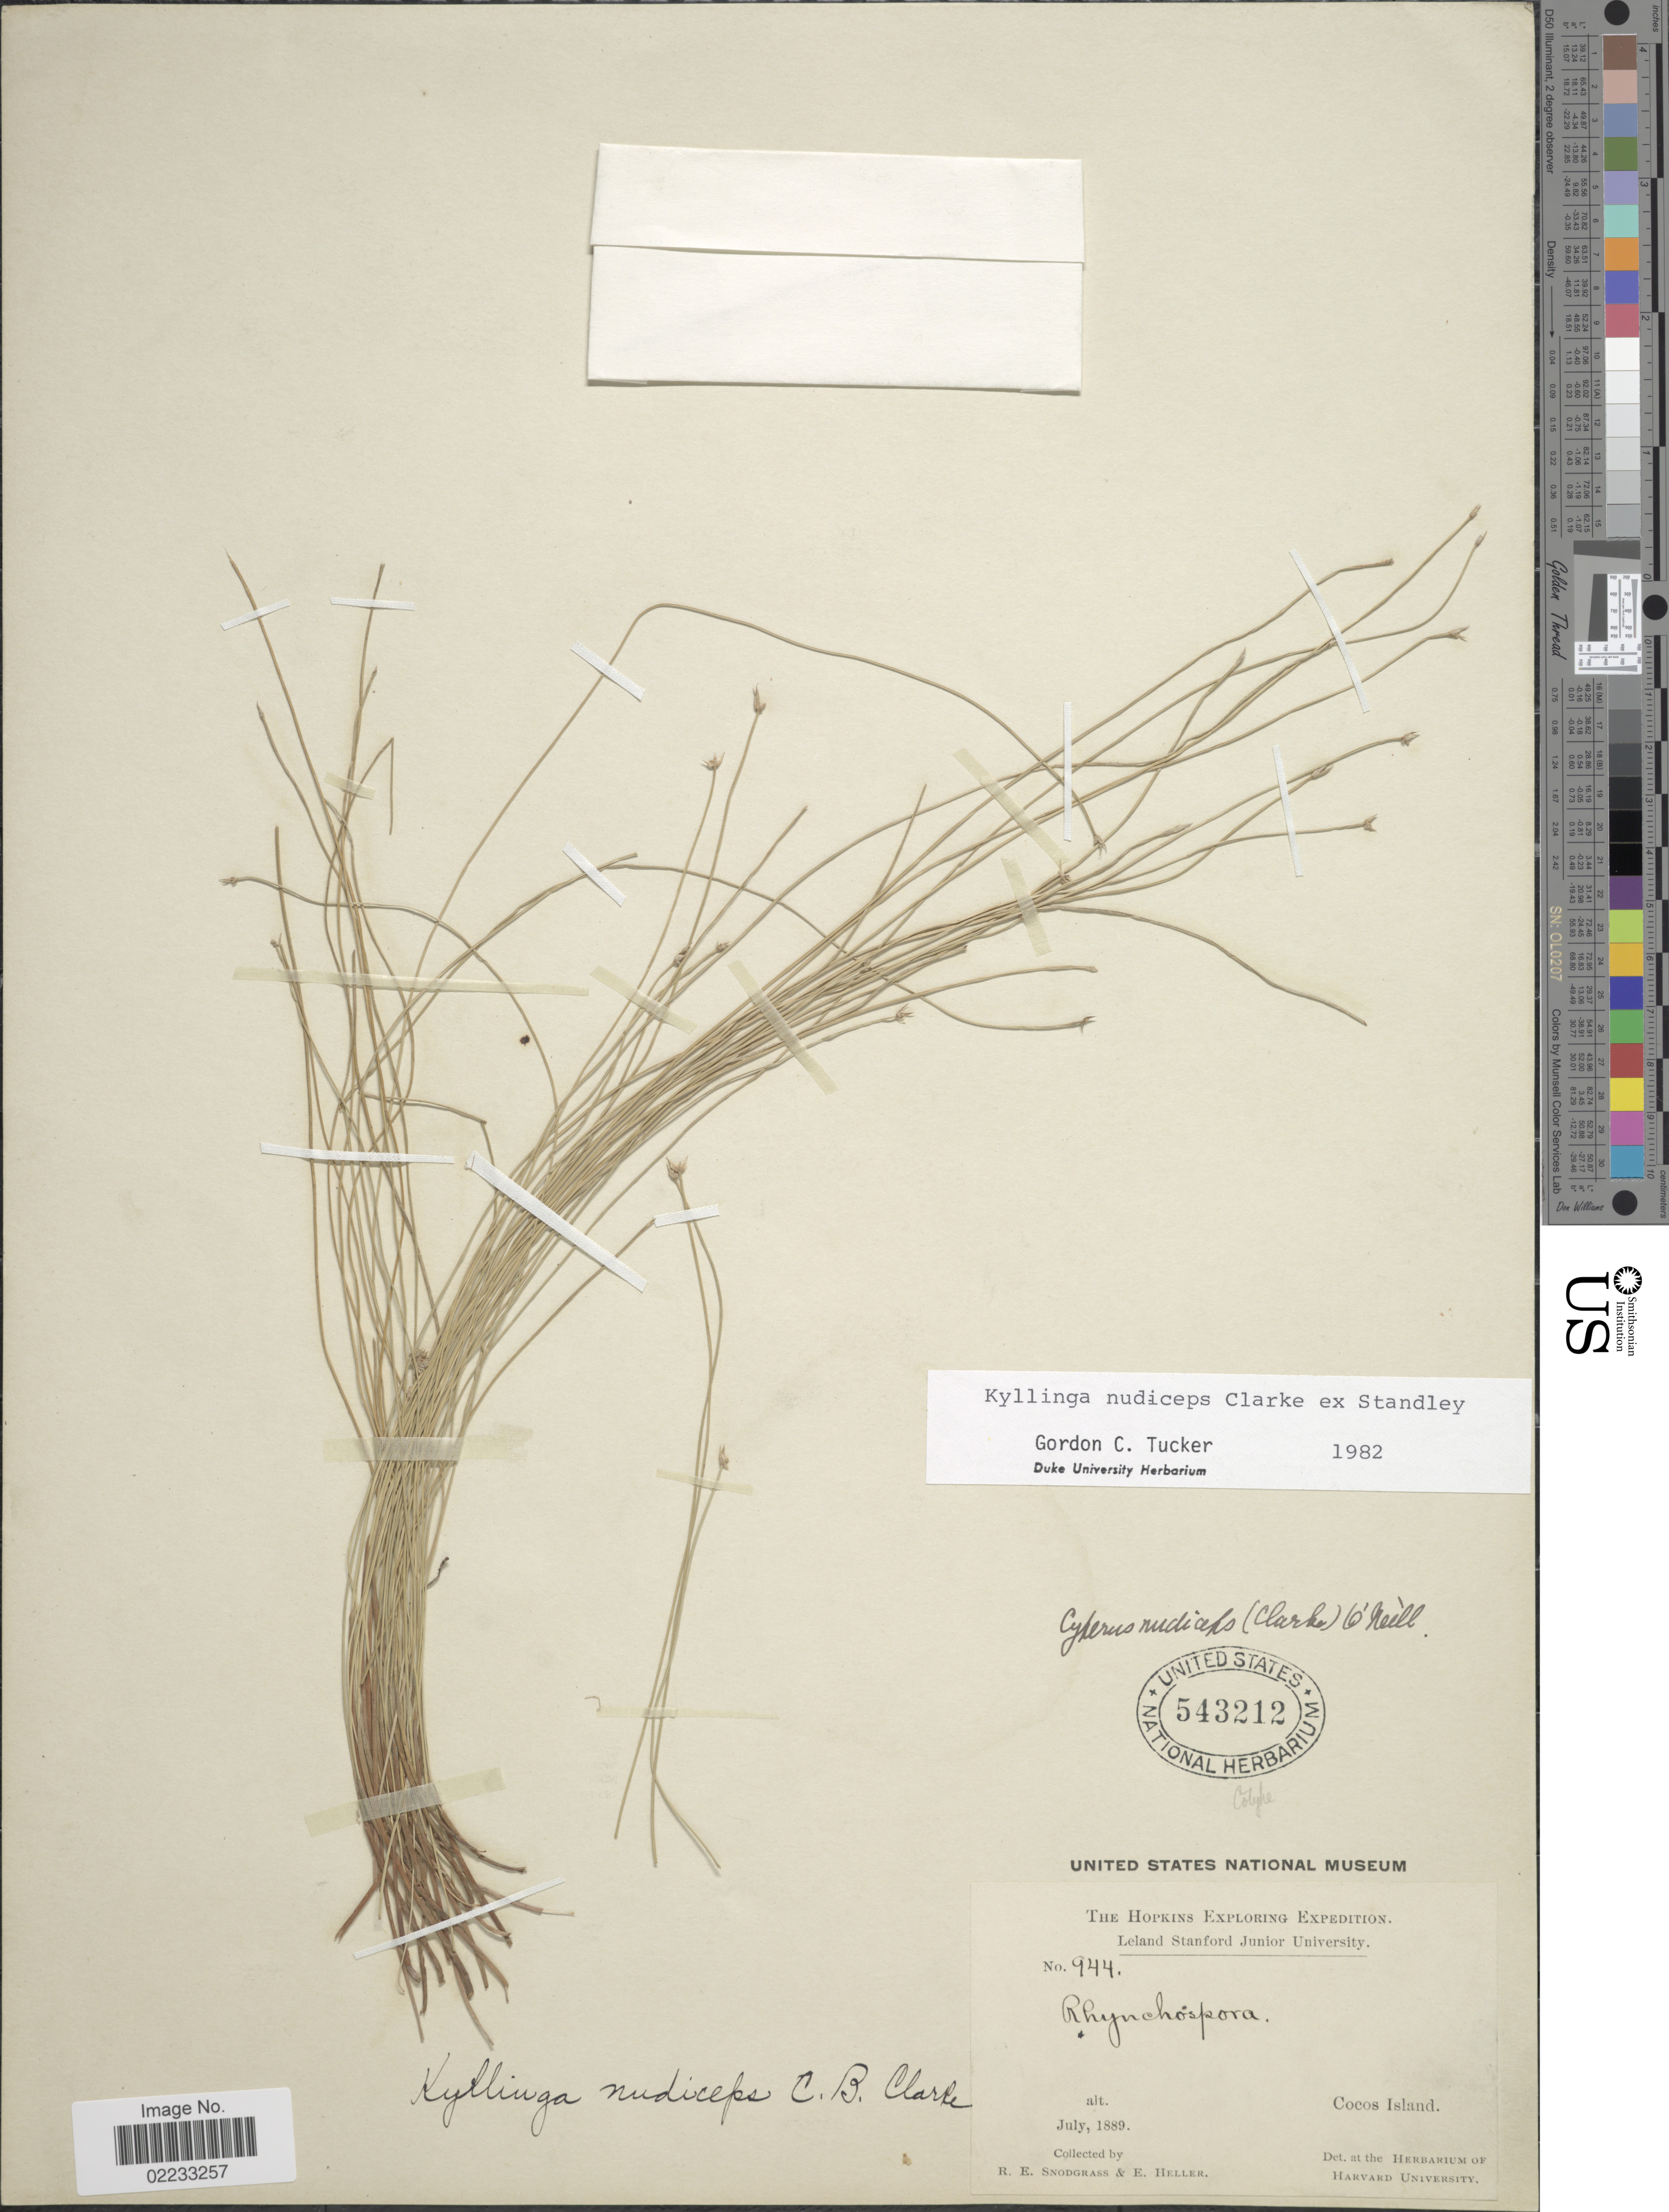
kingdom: Plantae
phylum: Tracheophyta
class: Liliopsida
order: Poales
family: Cyperaceae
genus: Cyperus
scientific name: Cyperus nudiceps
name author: (C.B. Clarke ex Standl.) O'Neill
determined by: Strong, M. T., (US), Smithsonian Institution - National Museum of Natural History (UNITED STATES)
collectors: R. E. Snodgrass & E. Heller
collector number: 944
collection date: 1889-07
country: Costa Rica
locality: Cocos Island.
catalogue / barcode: US 543212